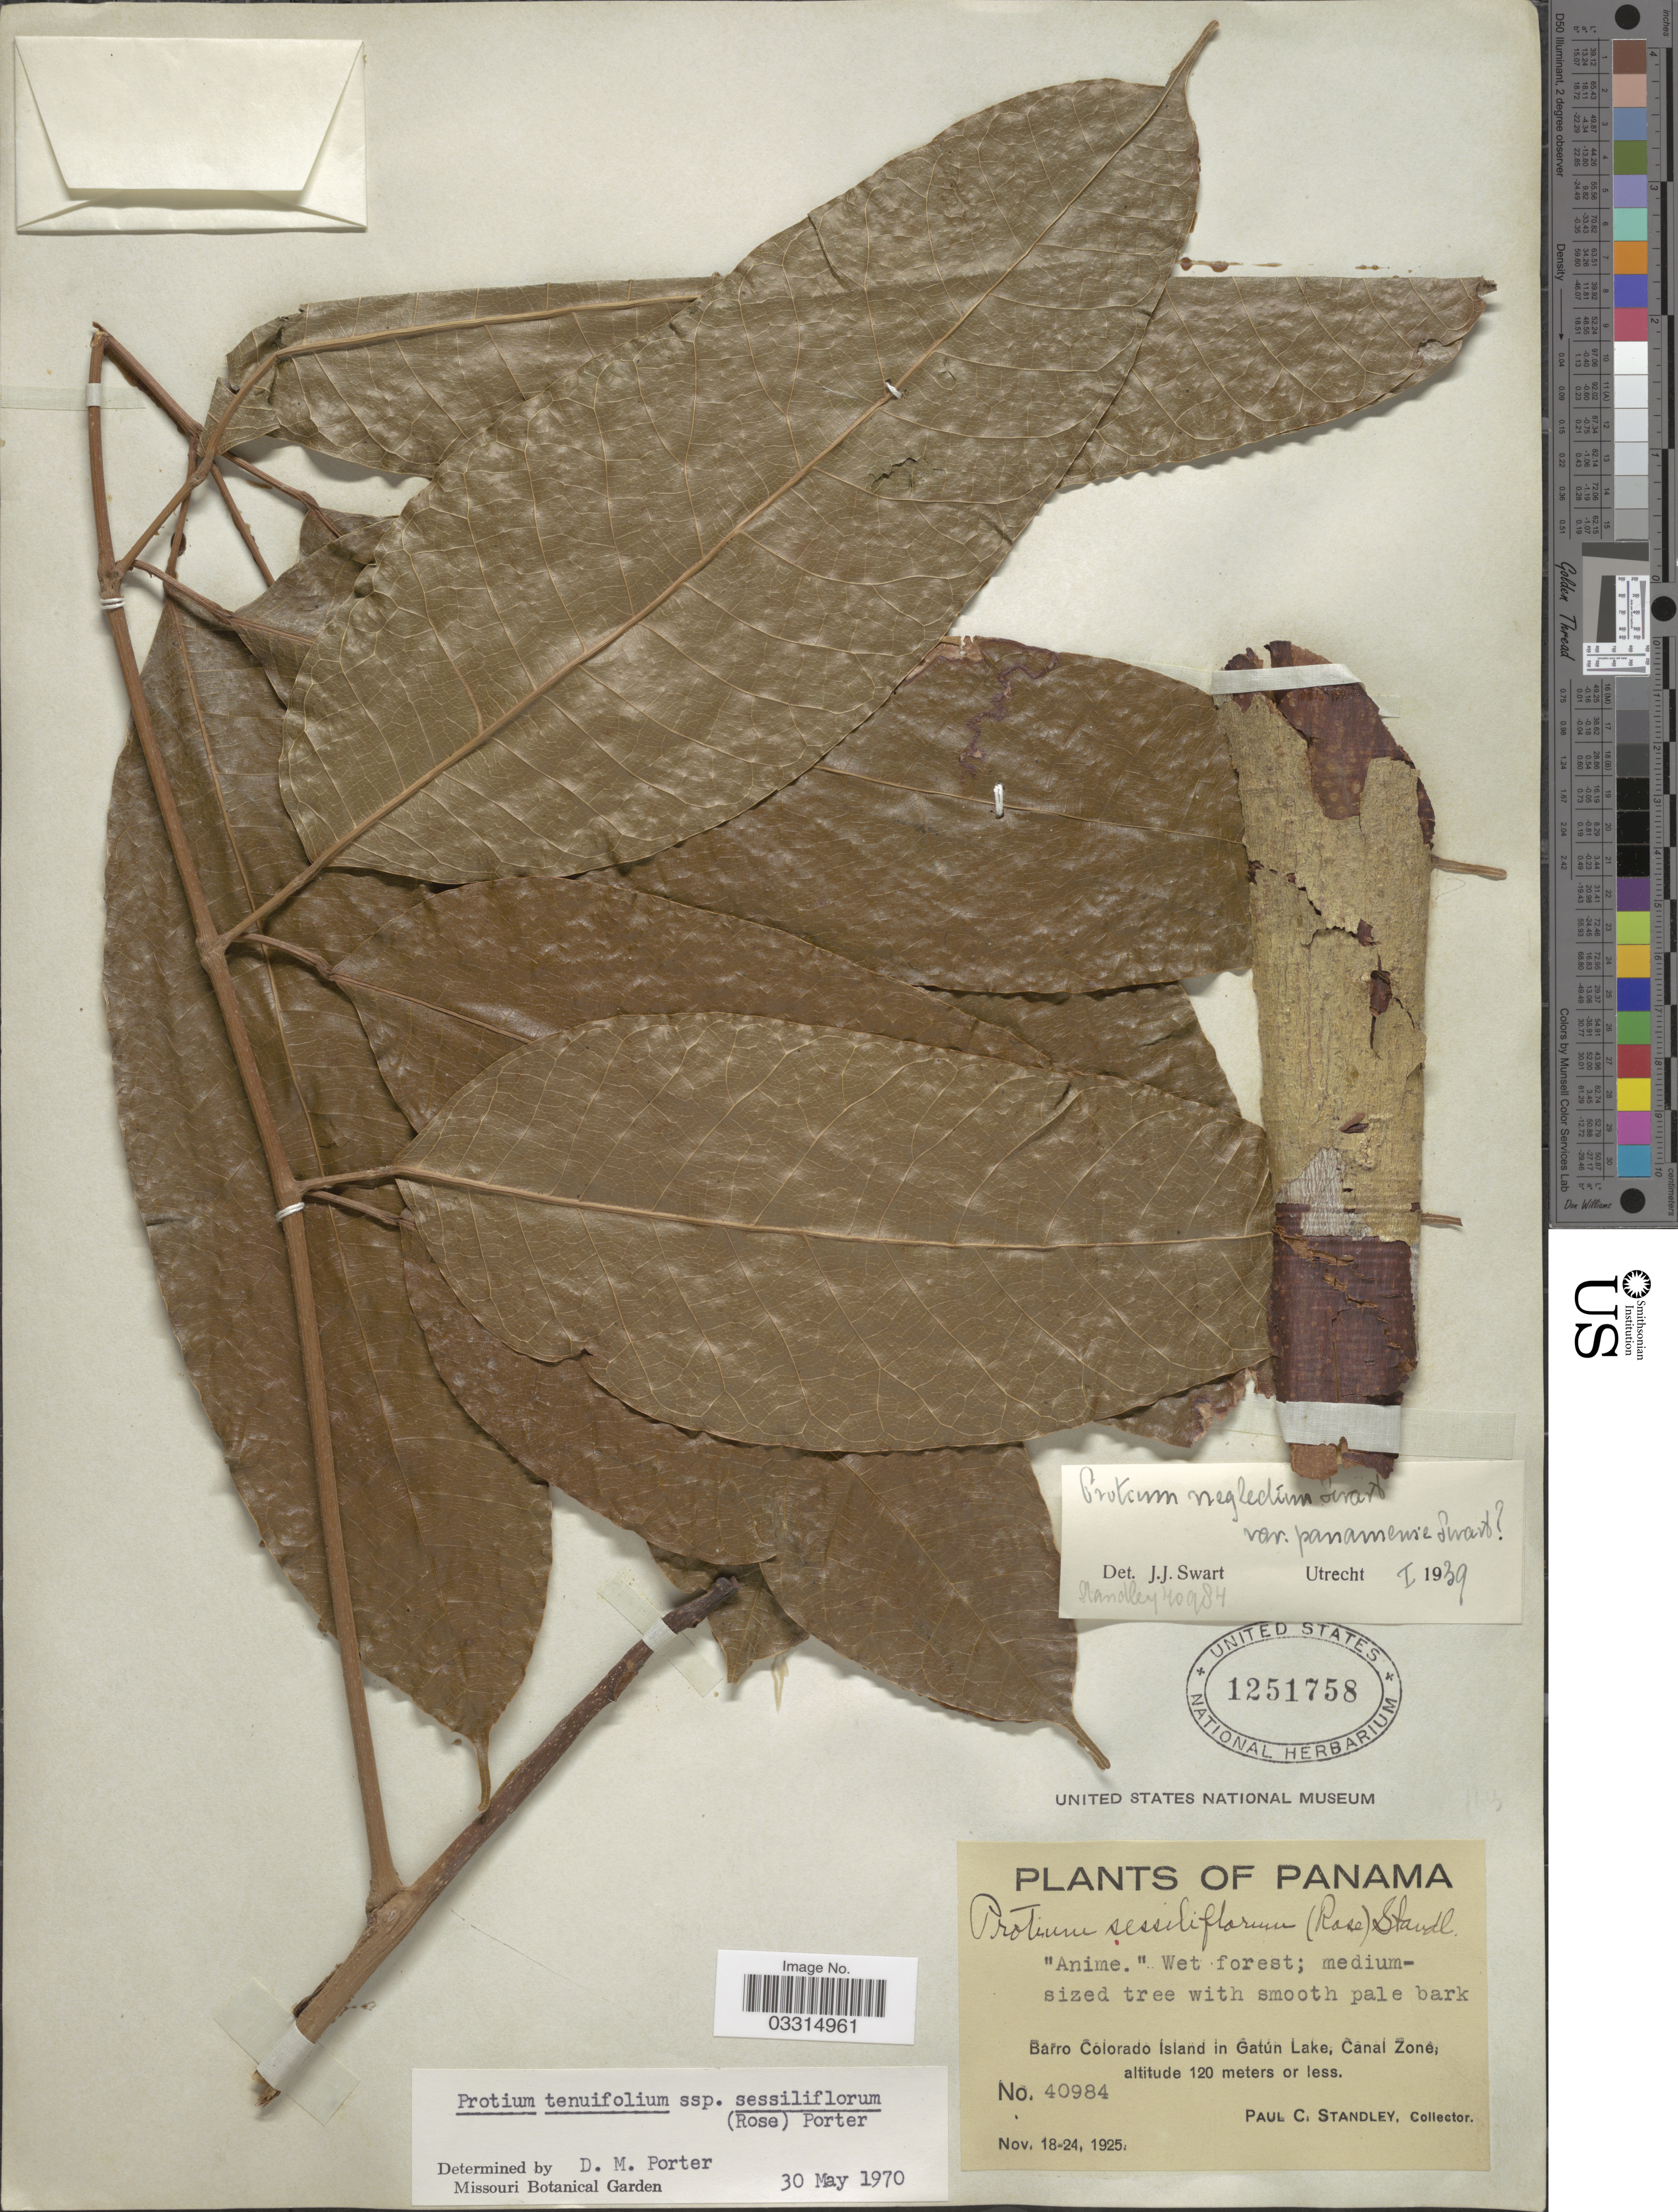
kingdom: Plantae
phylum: Tracheophyta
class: Magnoliopsida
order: Sapindales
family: Burseraceae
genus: Protium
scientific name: Protium sessiliflorum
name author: (Rose) Standl.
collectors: P. C. Standley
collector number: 40984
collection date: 1925-11-18/1925-11-24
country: Panama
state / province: Panamá Oeste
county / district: Canal Zone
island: Barro Colorado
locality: Barro Colorado Island in Gatún Lake, Canal Zone.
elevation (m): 120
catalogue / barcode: US 1251758